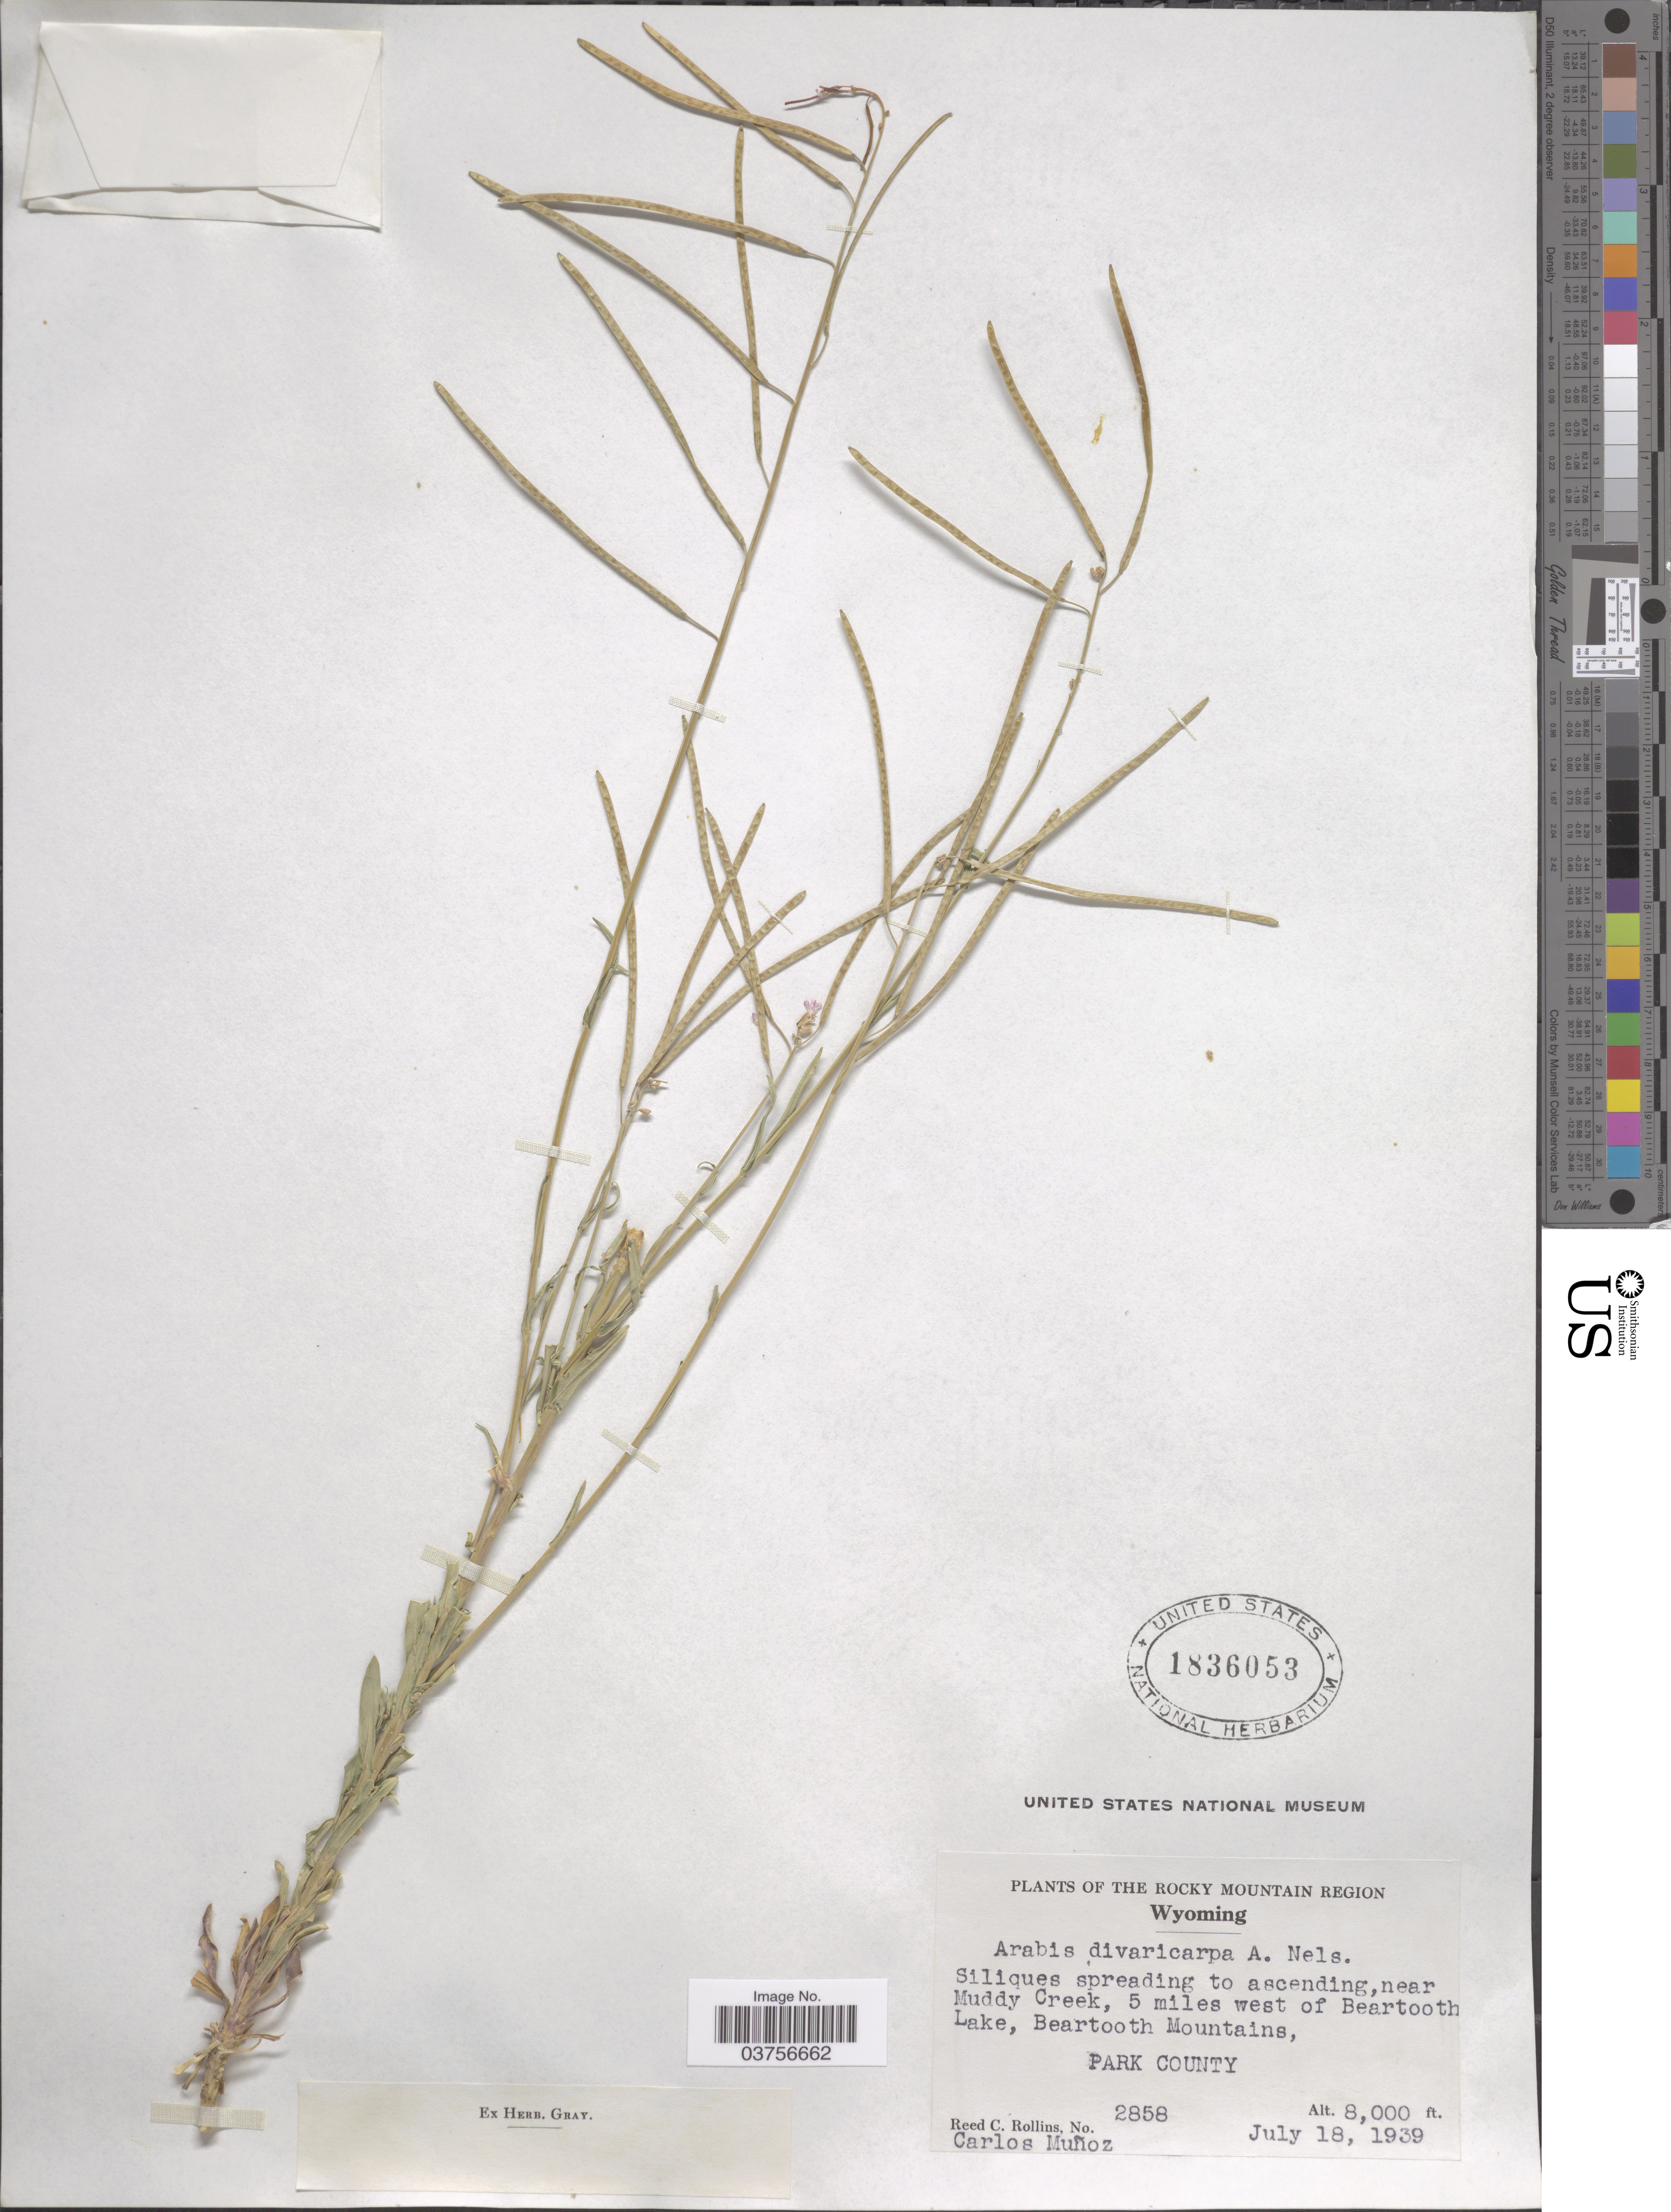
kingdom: Plantae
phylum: Tracheophyta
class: Magnoliopsida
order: Brassicales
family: Brassicaceae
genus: Arabis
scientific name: Arabis divaricarpa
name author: A. Nelson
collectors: R. C. Rollins & C. Muñoz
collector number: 2858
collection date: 1939-07-18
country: United States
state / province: Wyoming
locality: The Rocky Mountain Region. Near Muddy Creek, 5 miles west of Beartooth Lake, Beartooth Mountains, Park County.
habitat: near creek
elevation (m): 2438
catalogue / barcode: US 1836053